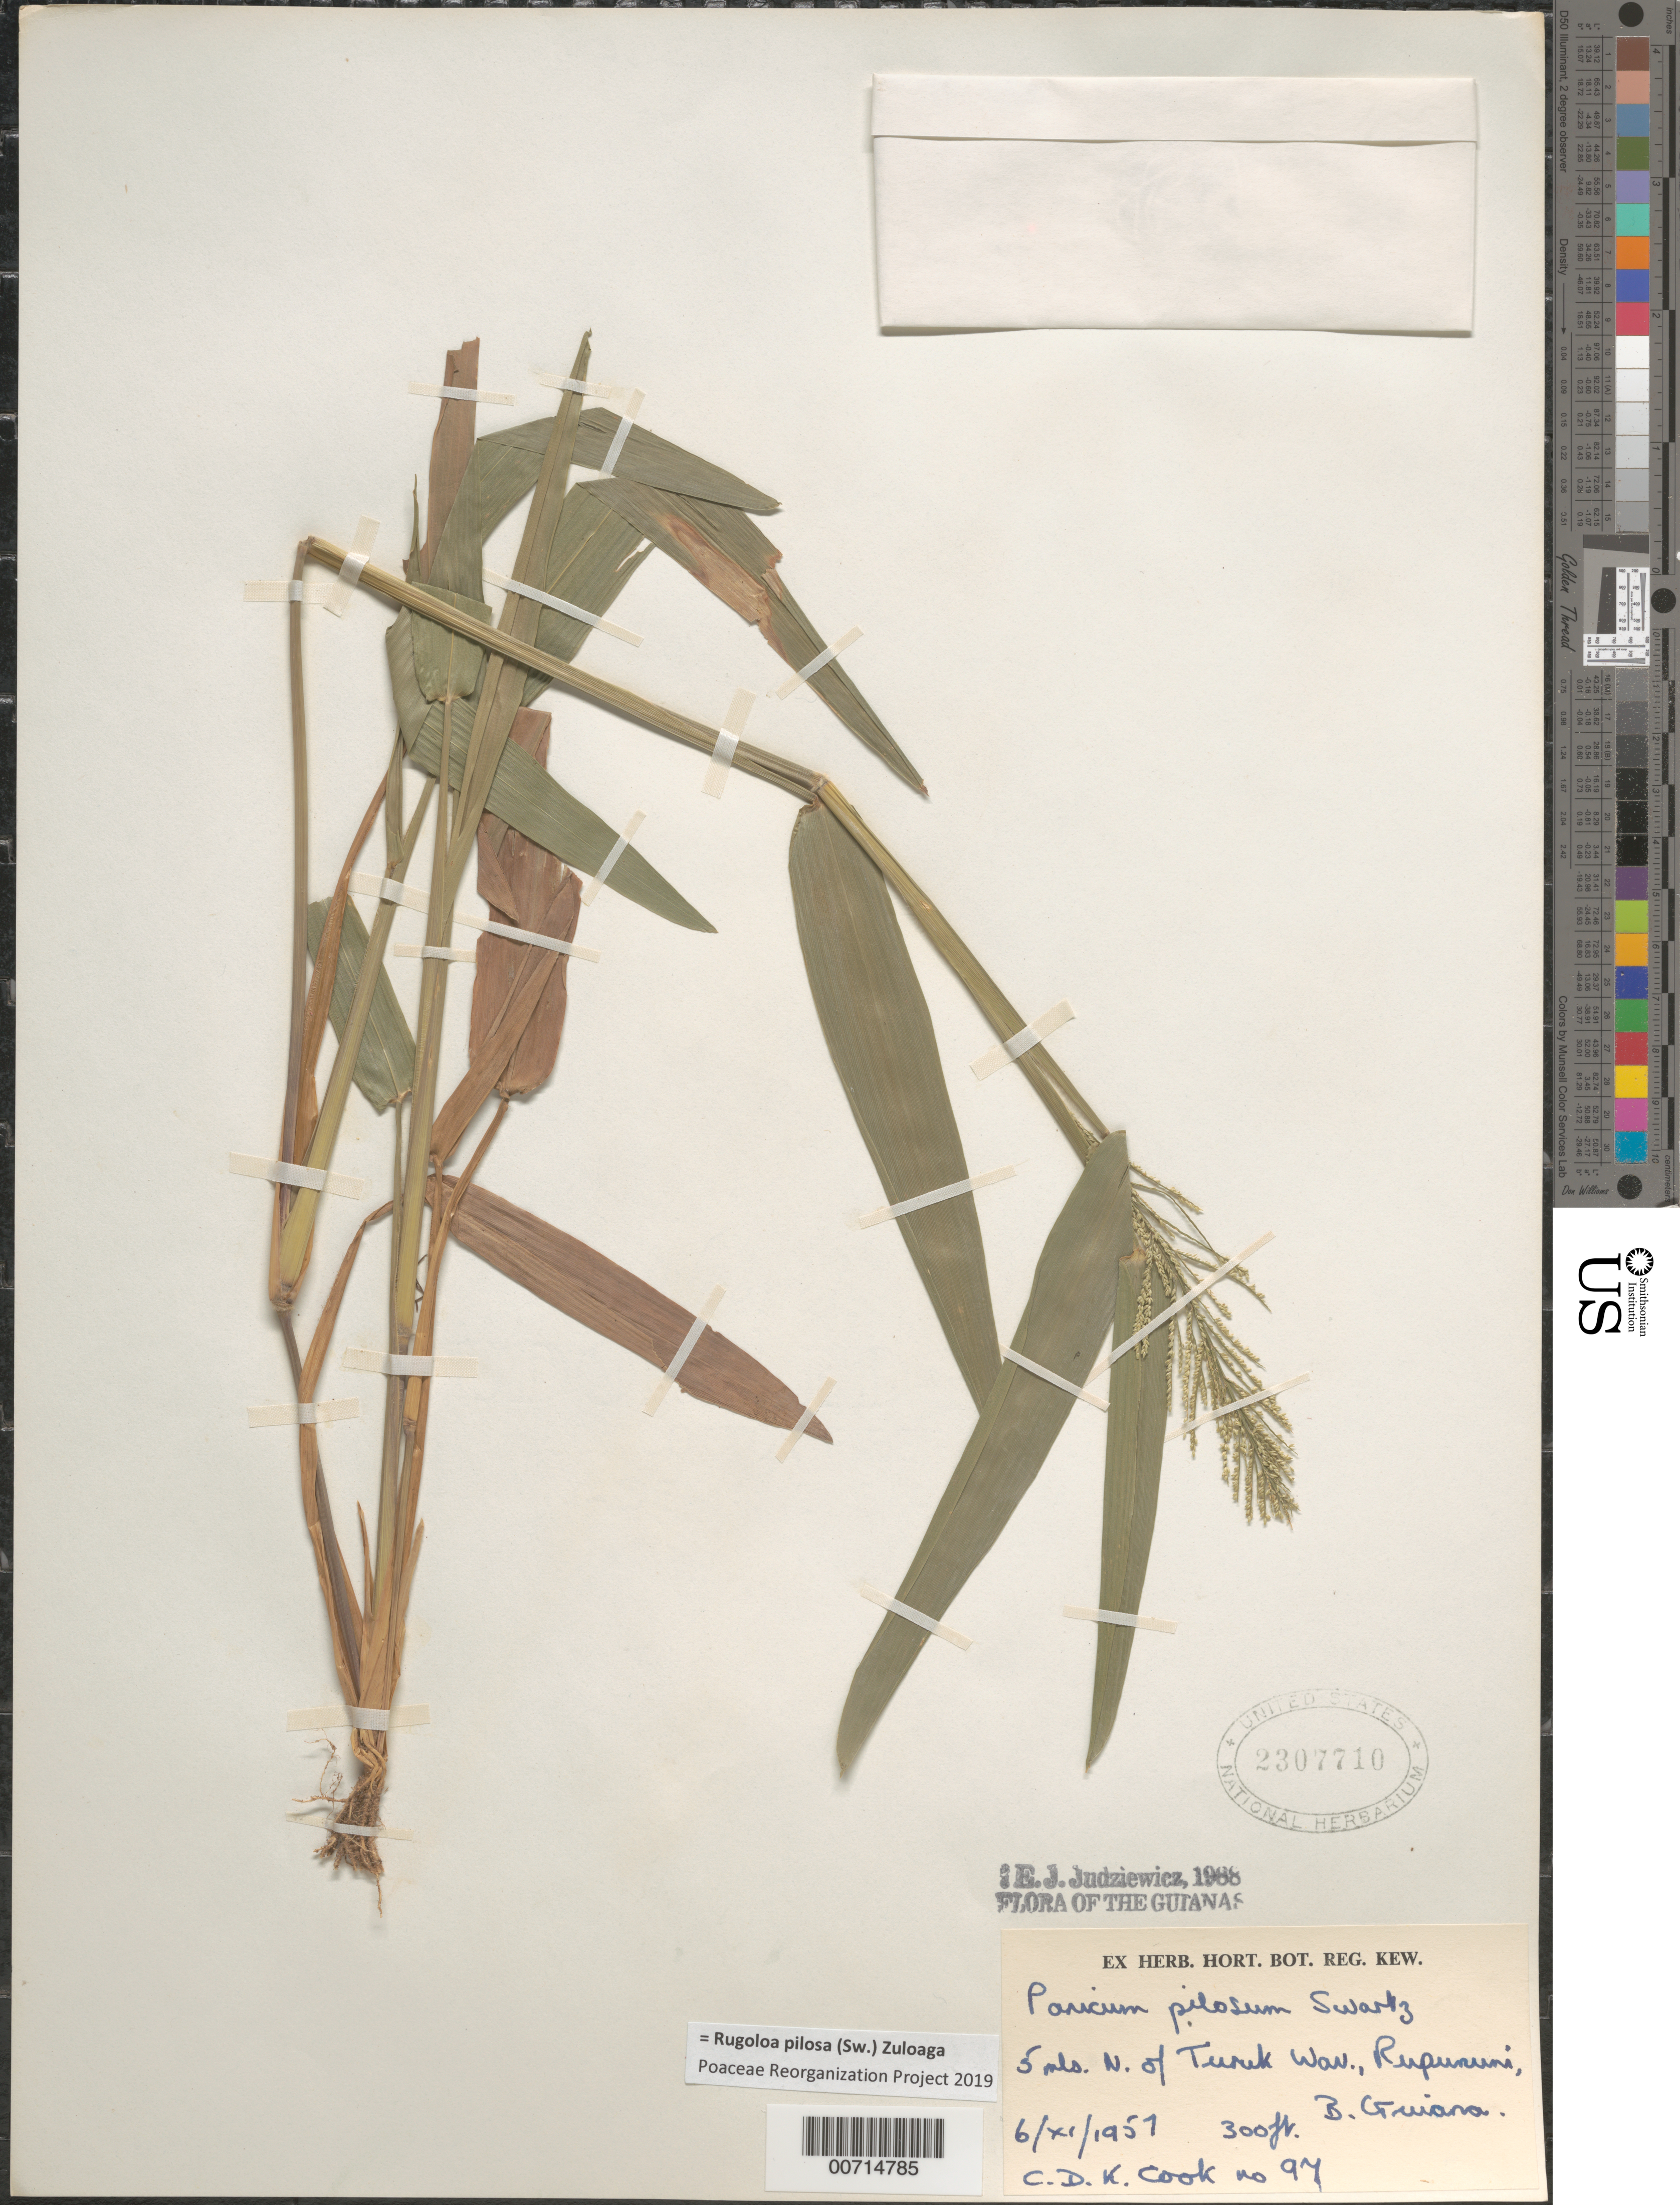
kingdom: Plantae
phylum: Tracheophyta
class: Liliopsida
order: Poales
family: Poaceae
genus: Panicum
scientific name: Panicum pilosum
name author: Sw.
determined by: Judziewicz, E. J.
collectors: C. D. K. Cook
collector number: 97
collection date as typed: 6-Nov-57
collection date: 1957-11-06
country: Guyana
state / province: U. Takutu-U. Essequibo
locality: Rupununi, 5 mi N of Turik Wau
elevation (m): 91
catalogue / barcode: US 2307710